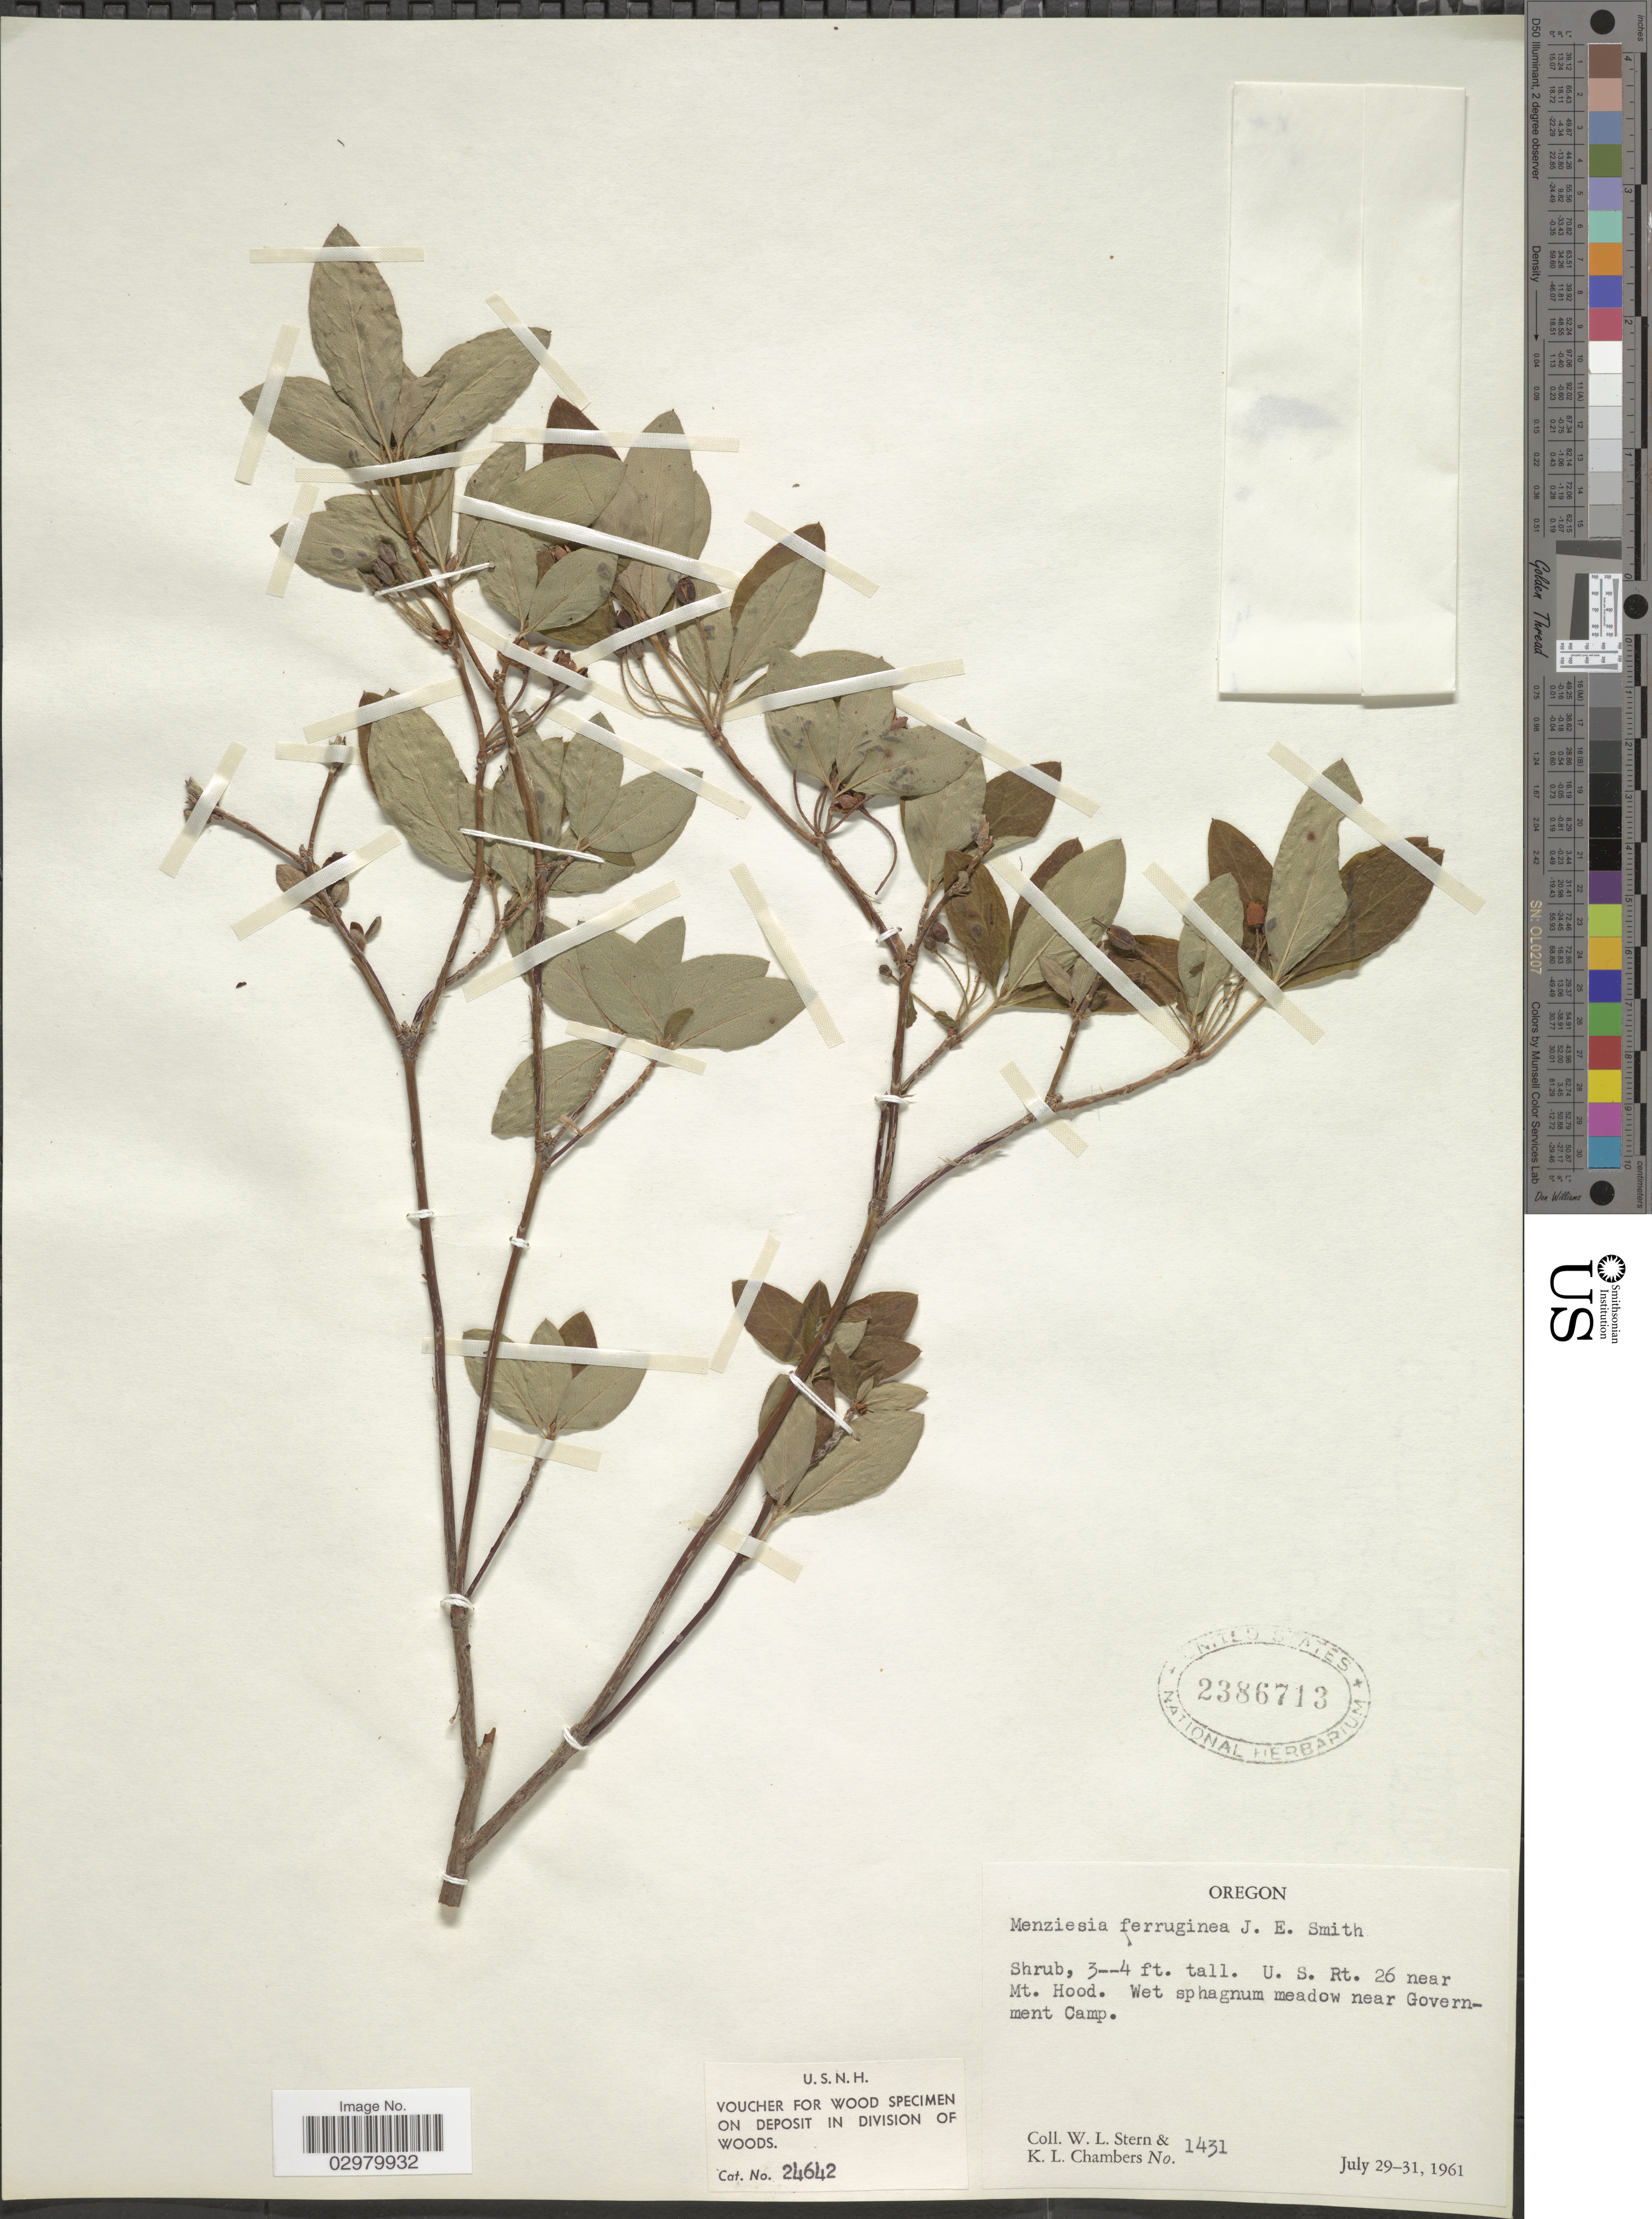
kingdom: Plantae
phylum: Tracheophyta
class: Magnoliopsida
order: Ericales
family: Ericaceae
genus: Menziesia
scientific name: Menziesia ferruginea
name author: Sm.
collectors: W. L. Stern & K. Chambers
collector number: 1431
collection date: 1961-07-29/1961-07-31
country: United States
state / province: Oregon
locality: U. S. Rt. 26 near Mt. Hood. Wet sphagnum meadow near Government Camp.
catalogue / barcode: US 2386713